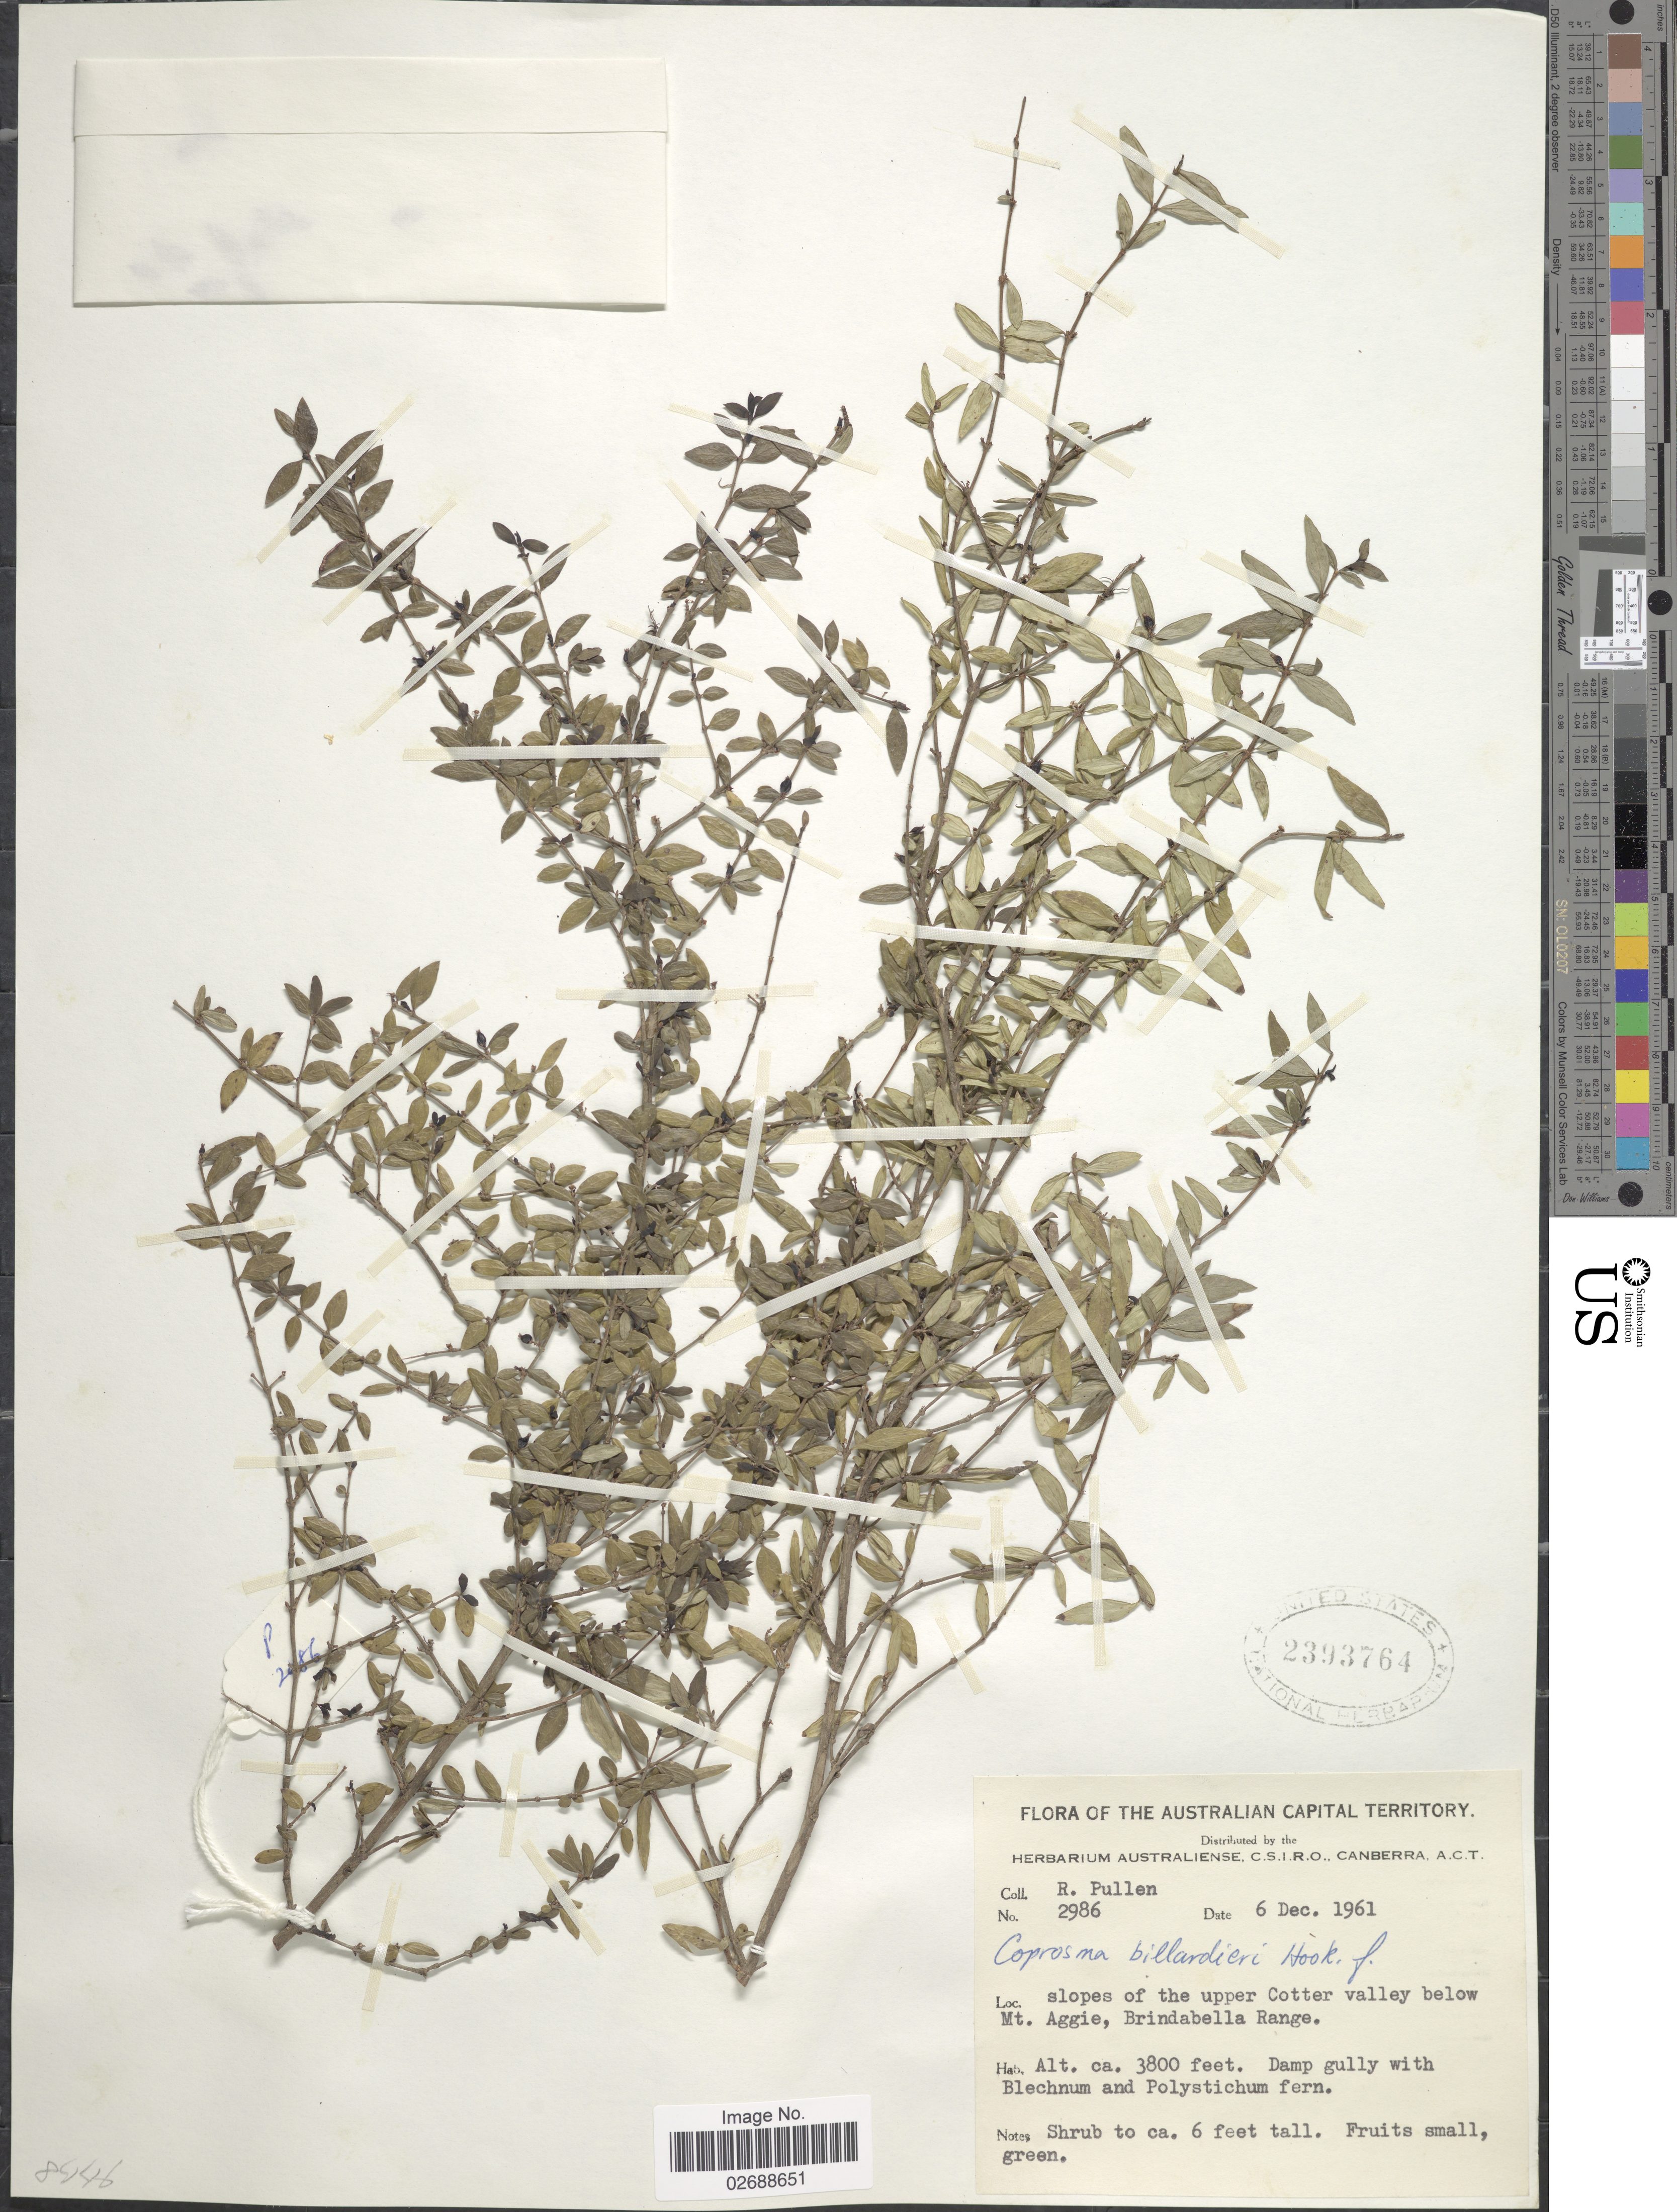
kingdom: Plantae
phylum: Tracheophyta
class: Magnoliopsida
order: Gentianales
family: Rubiaceae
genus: Coprosma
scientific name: Coprosma billardierei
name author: Hook. f.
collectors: R. Pullen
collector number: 2986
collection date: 1961-12-06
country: Australia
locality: Australian Capital Territory. Slopes of the upper Cotter valley below Mt. Aggie, Brindabella Range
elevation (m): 1158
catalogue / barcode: US 2393764